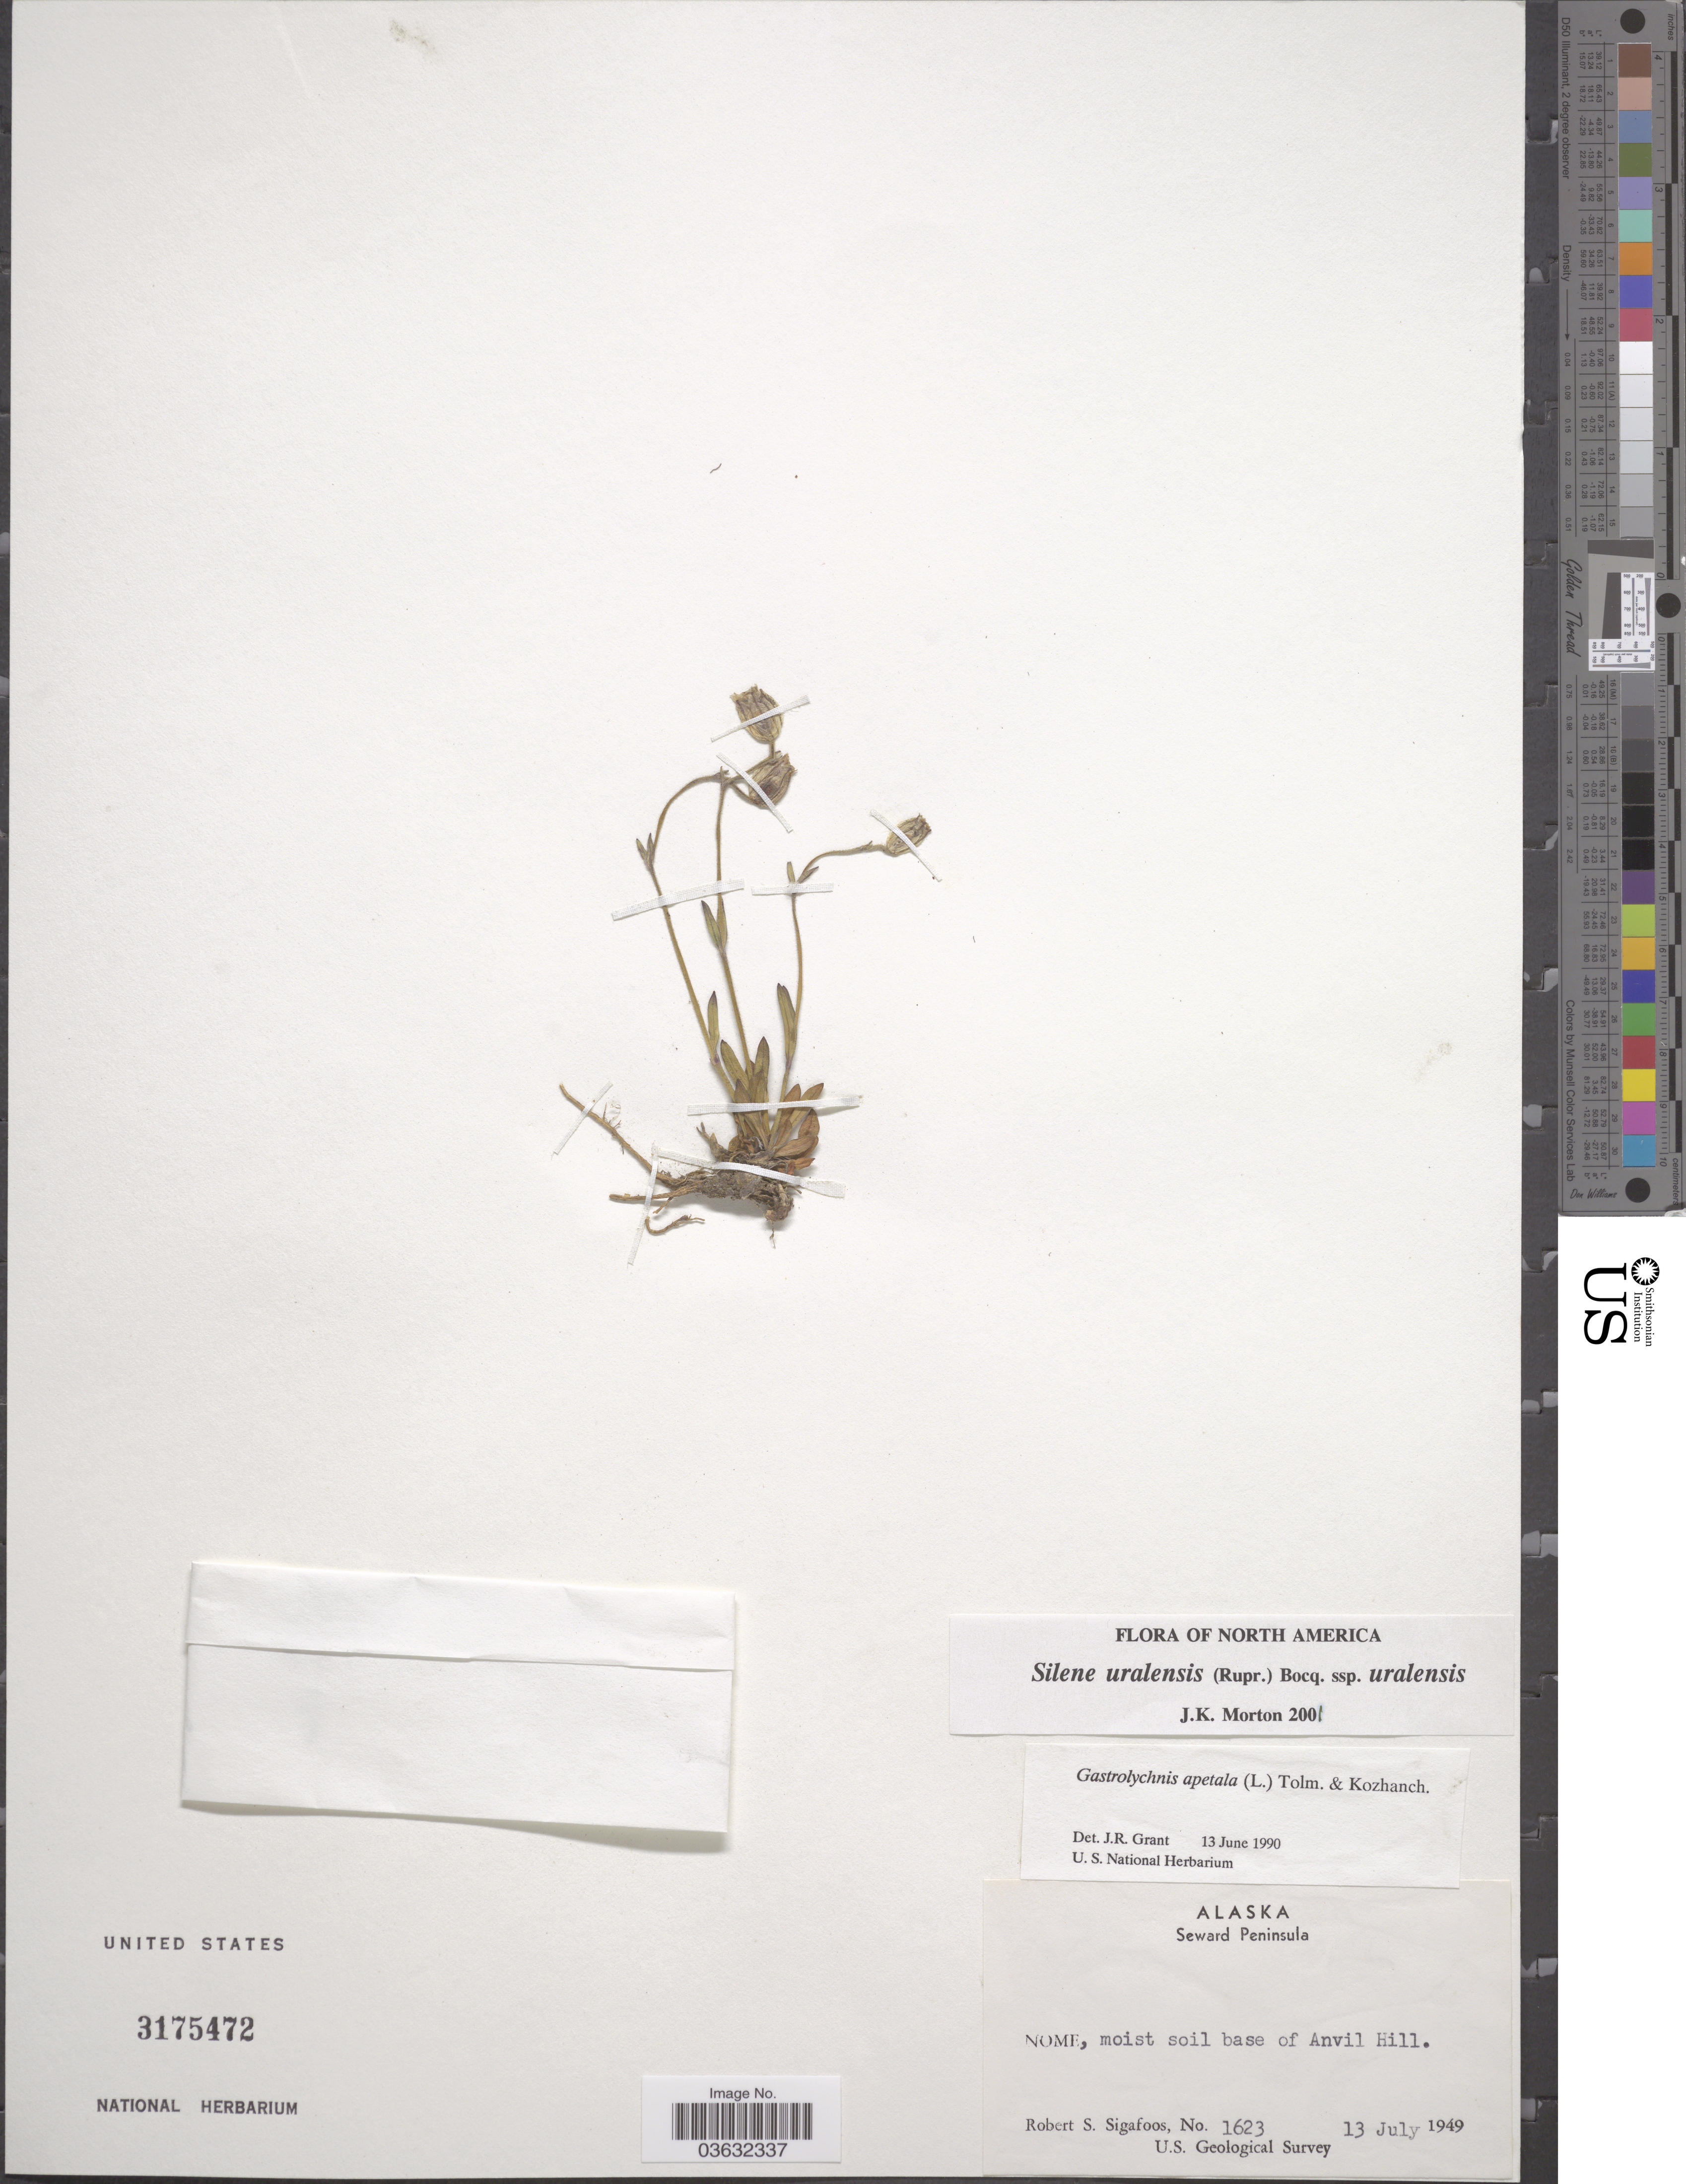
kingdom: Plantae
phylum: Tracheophyta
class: Magnoliopsida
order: Caryophyllales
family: Caryophyllaceae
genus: Silene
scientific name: Silene uralensis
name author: (Rupr.) Bocquet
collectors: R. Sigafoos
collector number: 1623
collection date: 1949-07-13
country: United States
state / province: Alaska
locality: Seward Peninsula. Nome, moist soil base of Anvil Hill.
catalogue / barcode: US 3175472